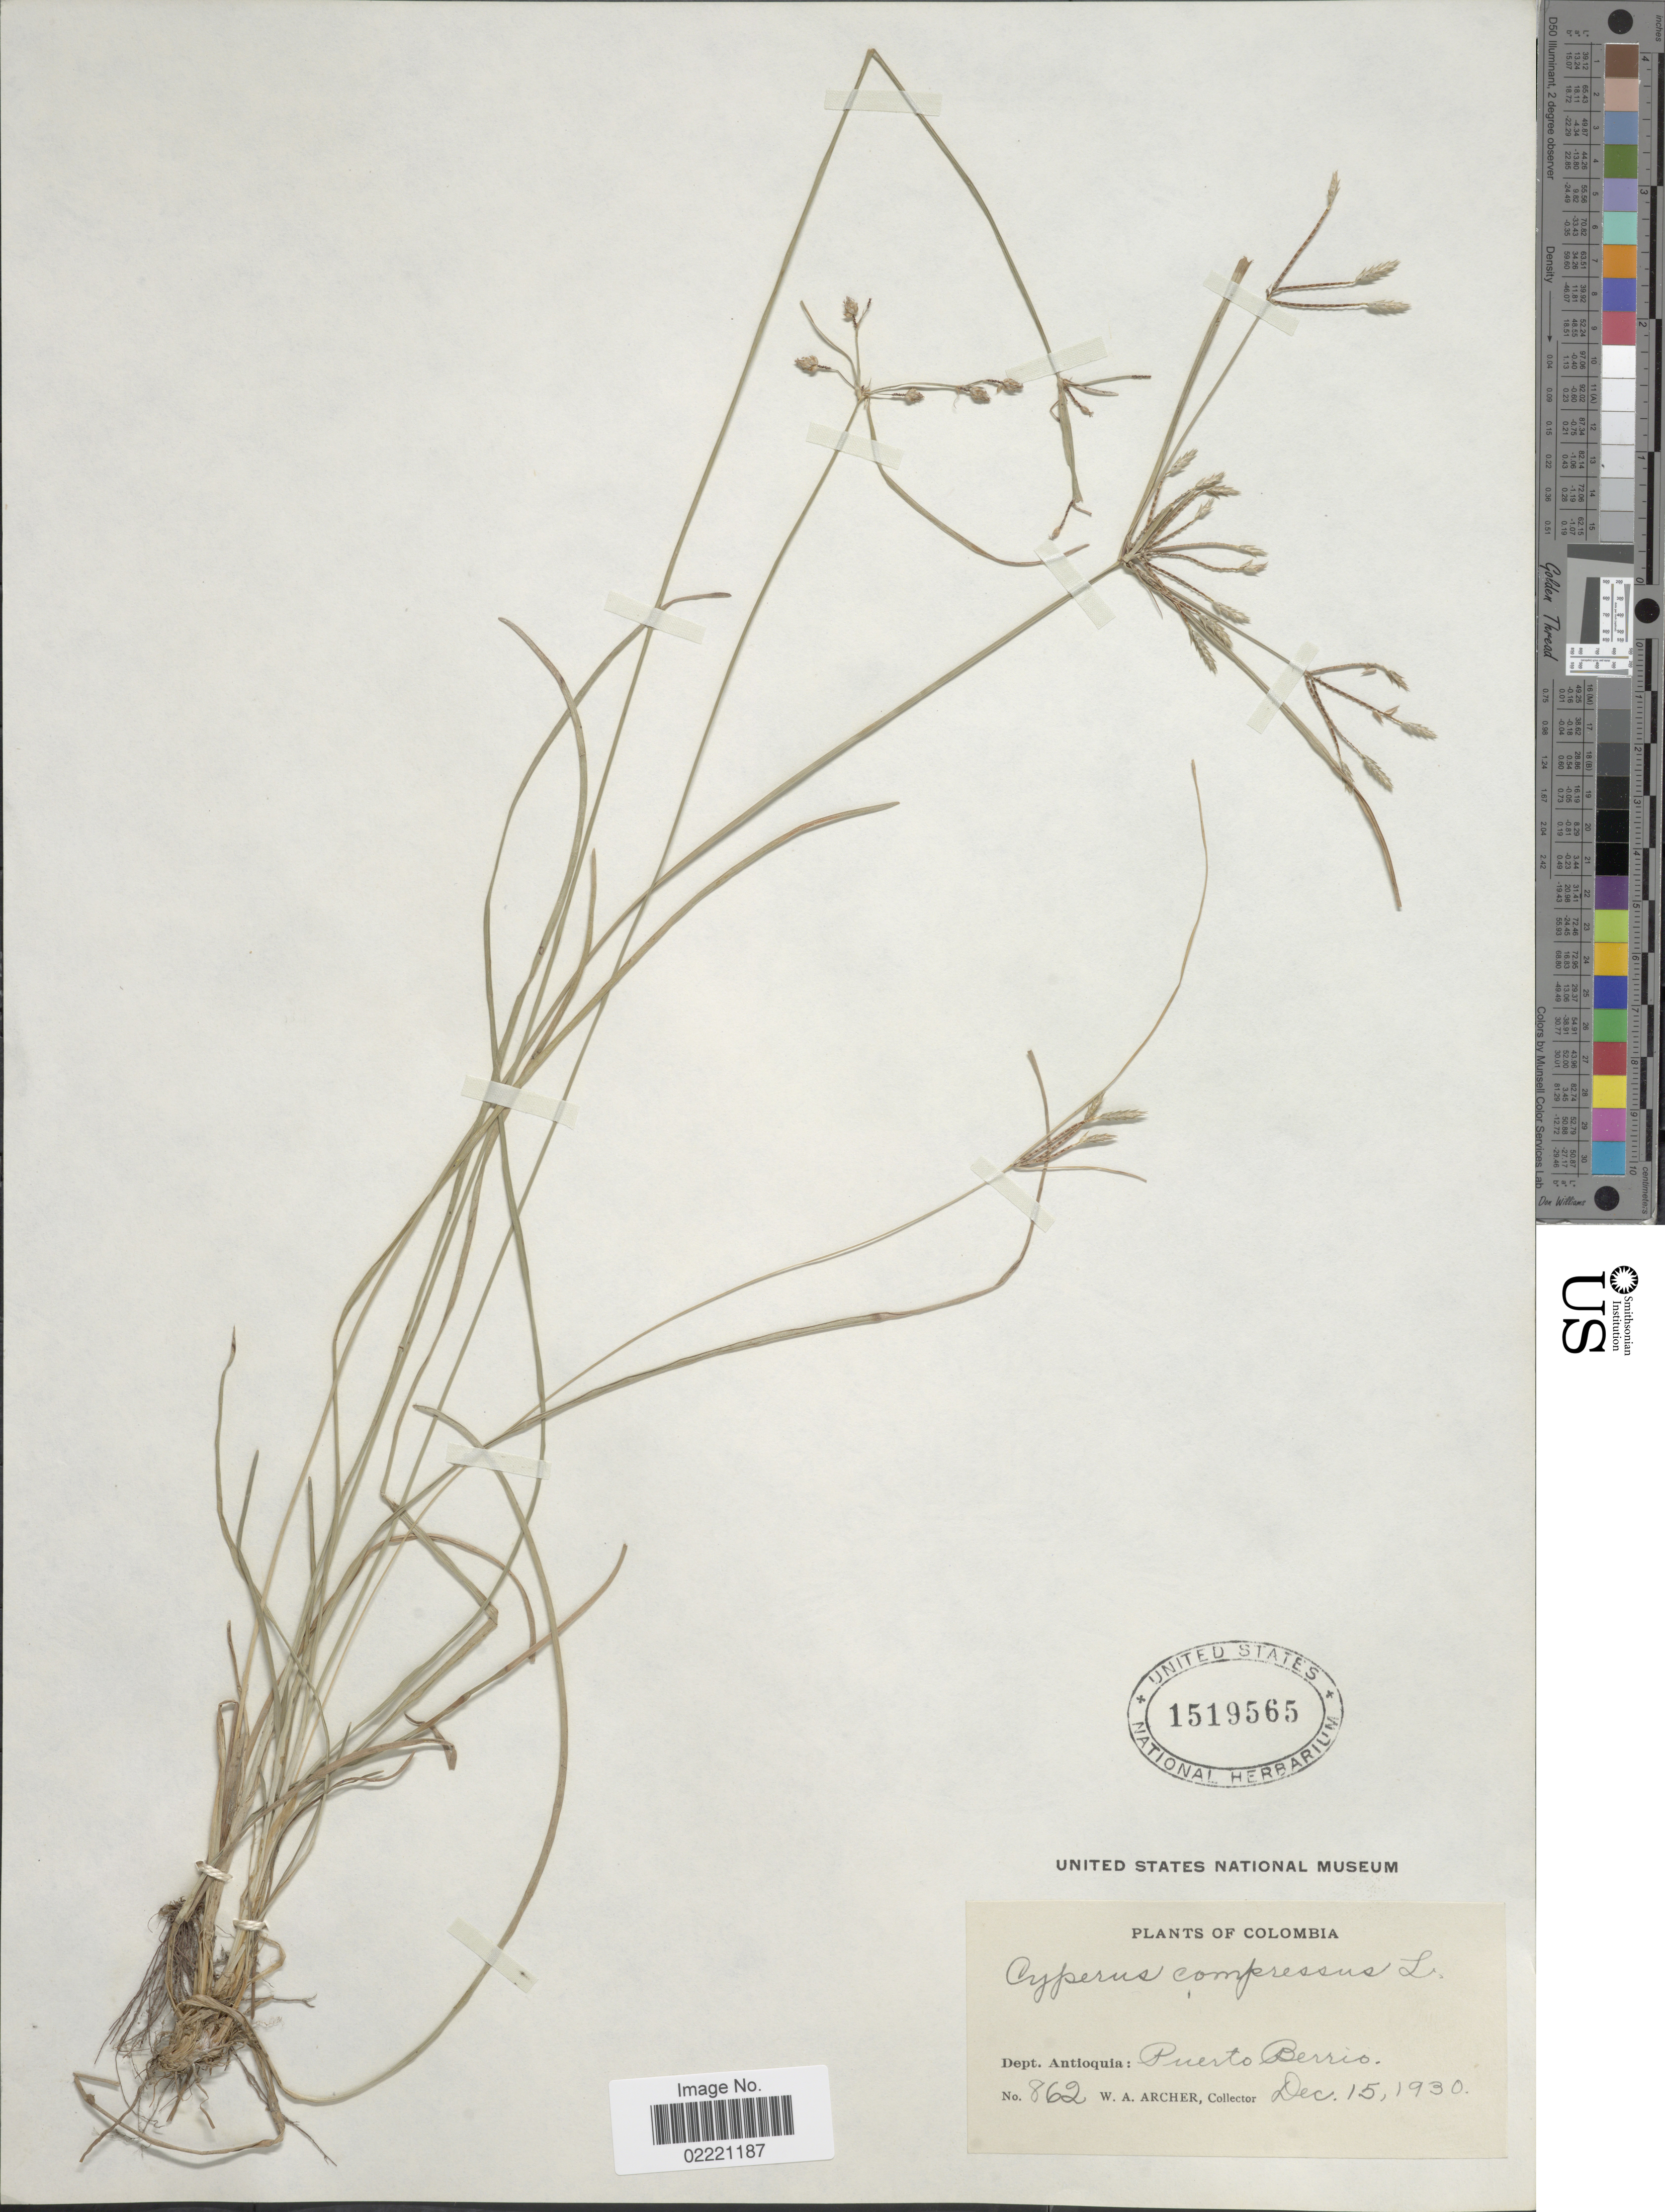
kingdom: Plantae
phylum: Tracheophyta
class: Liliopsida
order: Poales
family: Cyperaceae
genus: Cyperus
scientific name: Cyperus compressus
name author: L.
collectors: W. A. Archer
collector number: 862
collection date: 1930-12-15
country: Colombia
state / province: Antioquia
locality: Puerto Berrio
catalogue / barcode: US 1519565